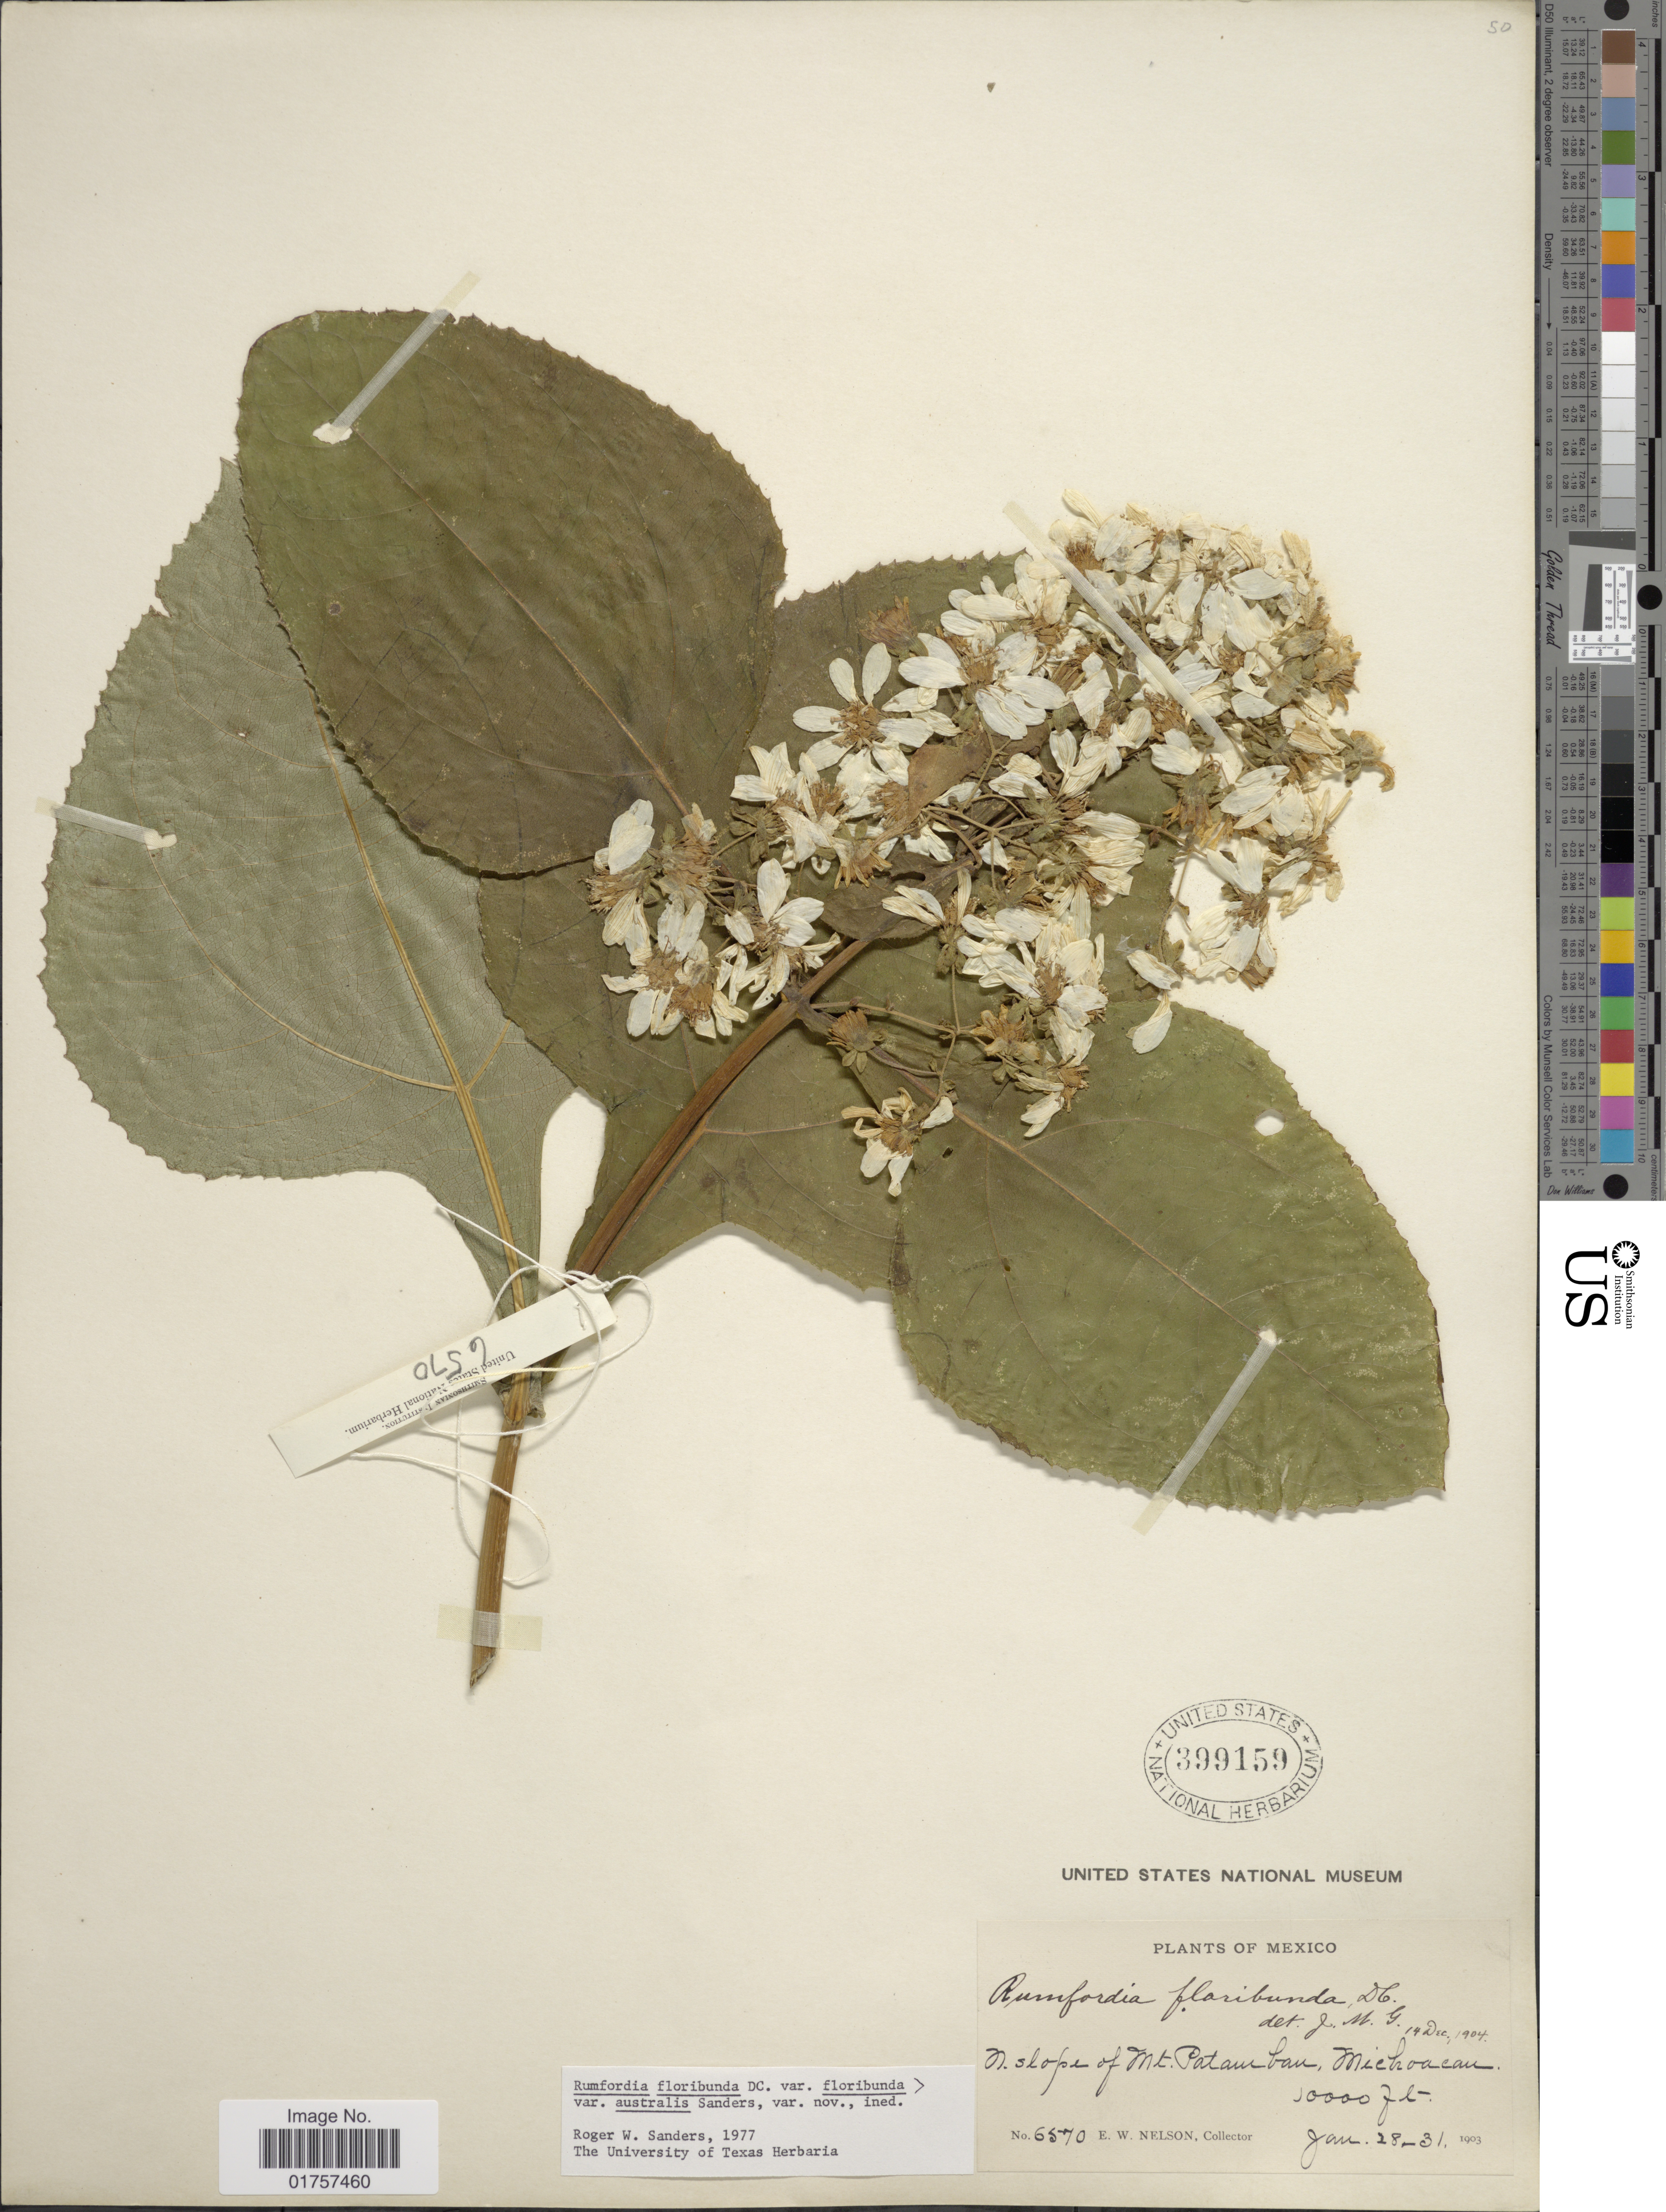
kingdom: Plantae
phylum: Tracheophyta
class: Magnoliopsida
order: Asterales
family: Asteraceae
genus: Rumfordia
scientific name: Rumfordia floribunda var. australis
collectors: E. W. Nelson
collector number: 6570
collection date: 1903-01-28/1903-01-31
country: Mexico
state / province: Michoacán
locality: N. slope of Mt. Patamban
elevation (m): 3048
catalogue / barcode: US 399159